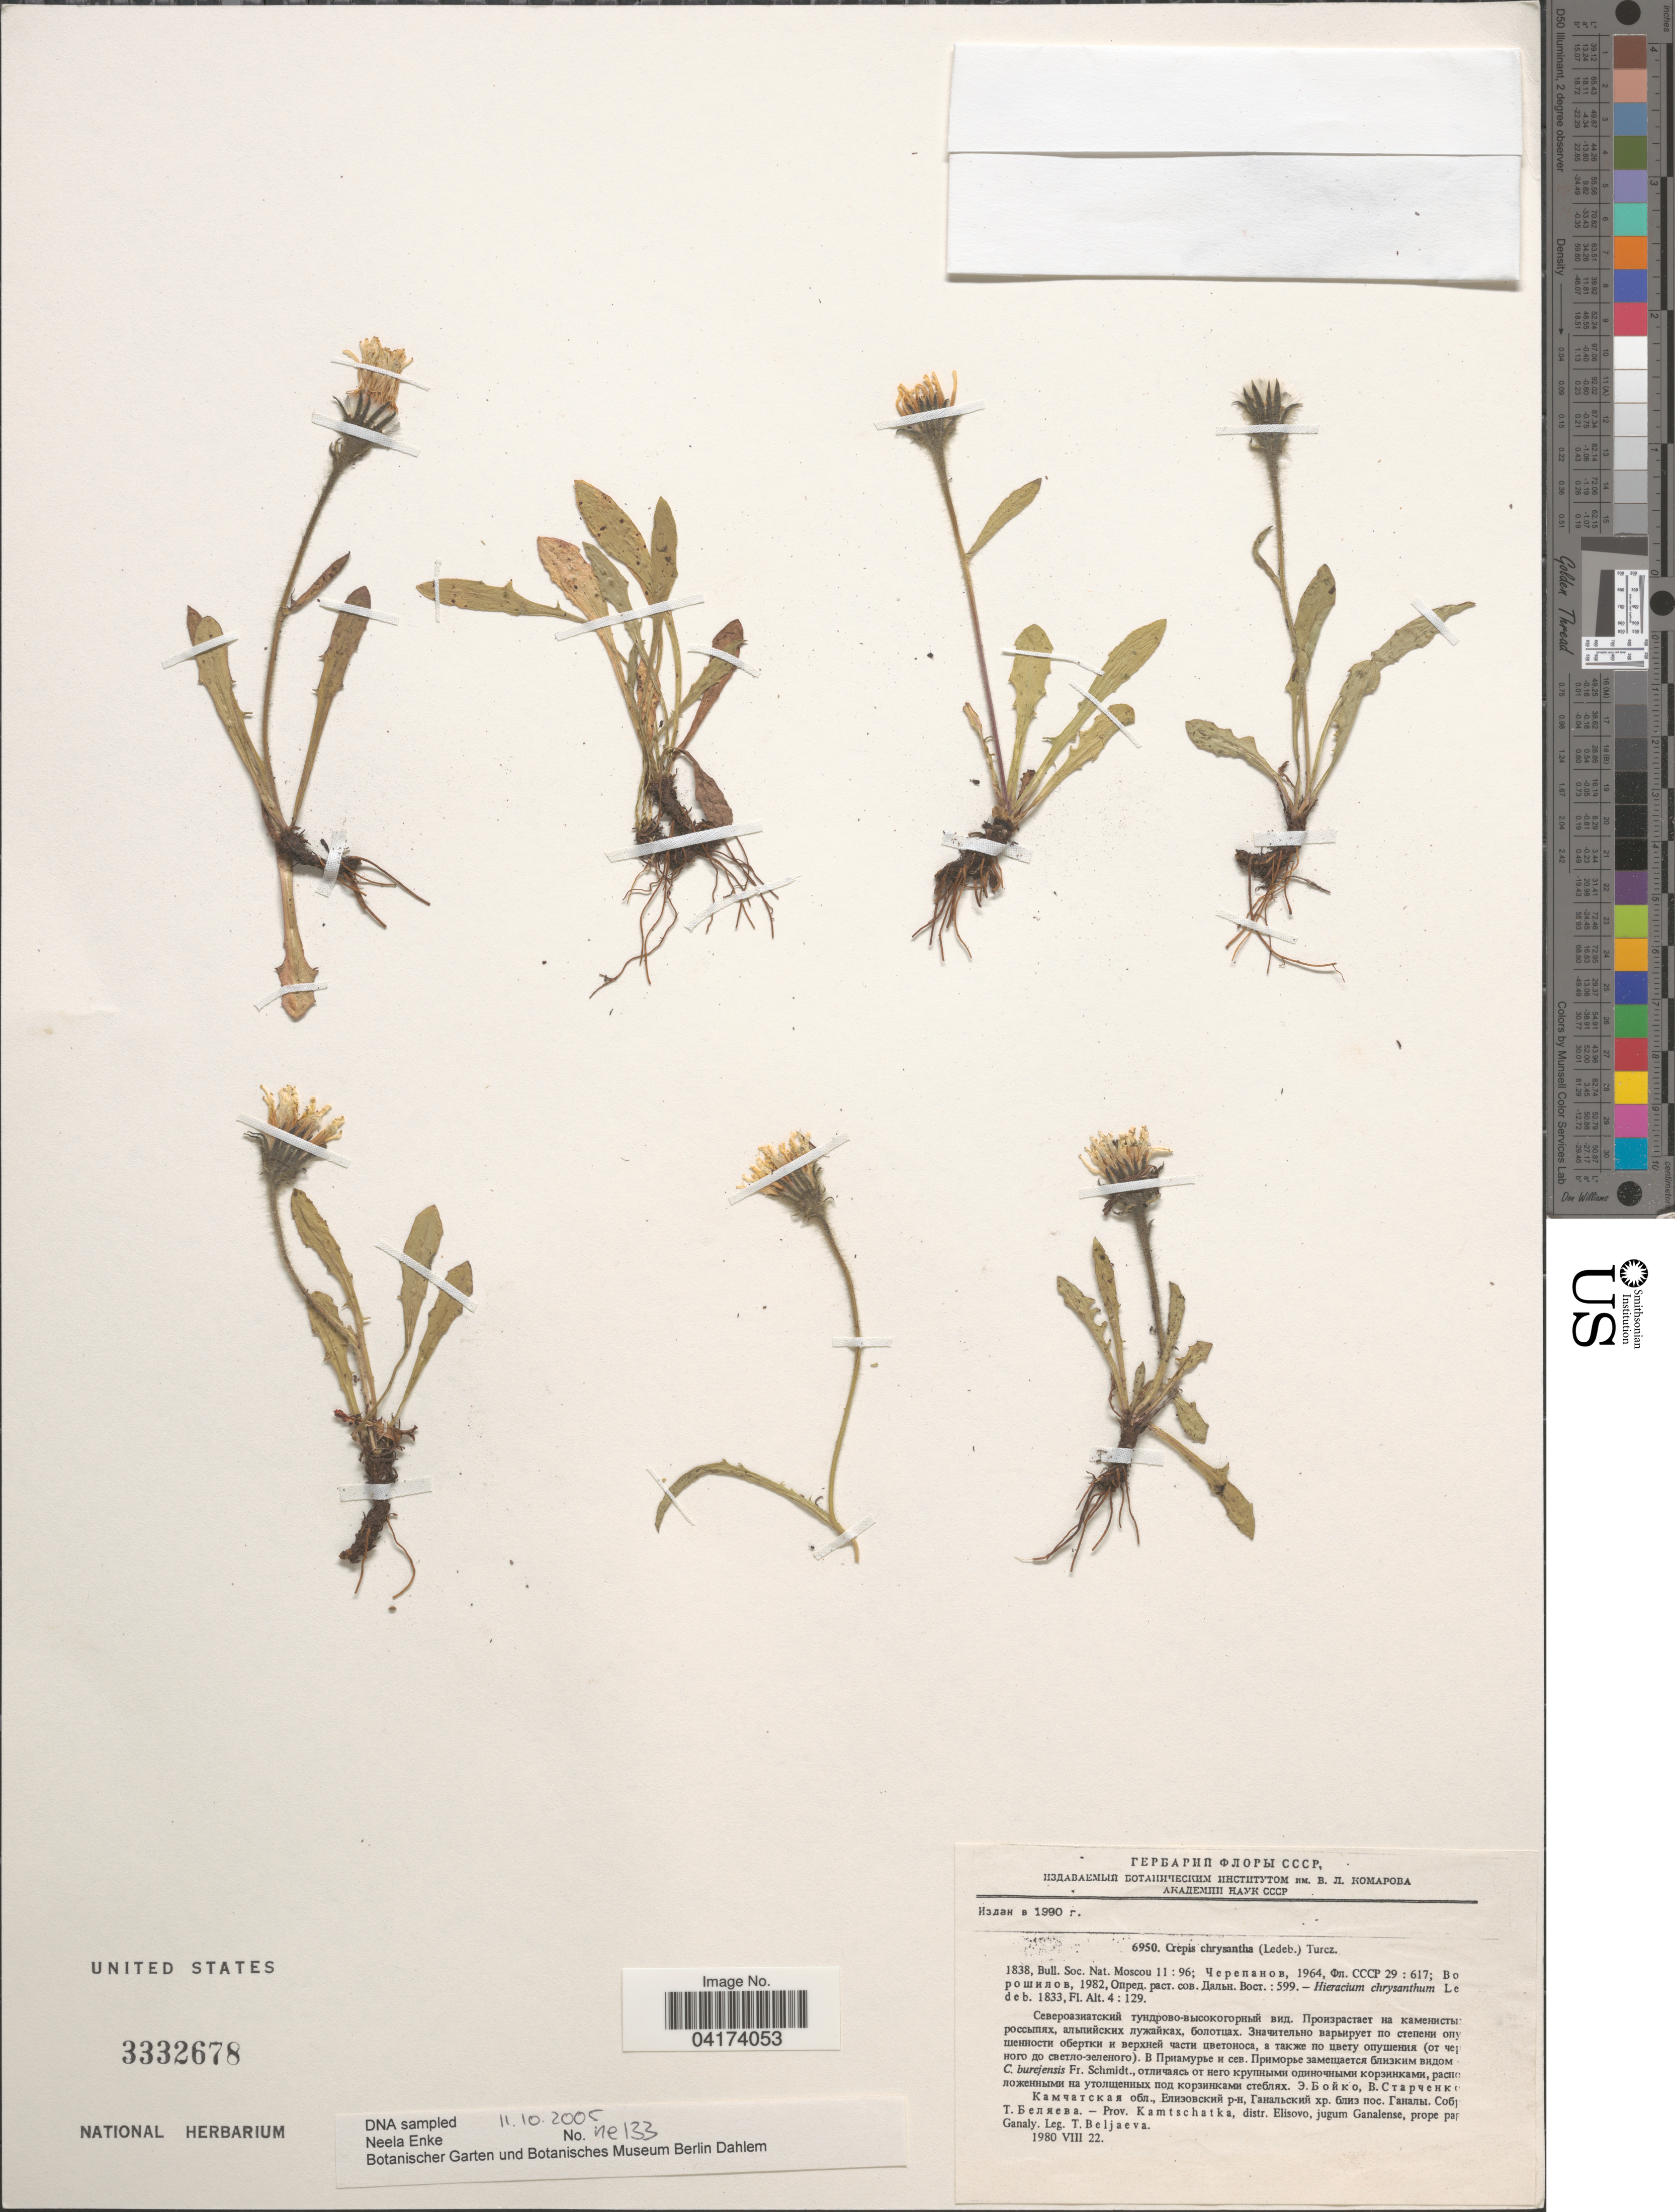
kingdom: Plantae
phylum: Tracheophyta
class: Magnoliopsida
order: Asterales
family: Asteraceae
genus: Crepis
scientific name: Crepis chrysantha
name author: (Ledeb.) Turcz.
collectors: T. Beljaeva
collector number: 6950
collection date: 1980-07-22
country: Russian Federation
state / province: Kamchatka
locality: Prov. Kamtschatka, distr. Elisovo, jugum Ganalense, prope par Ganaly.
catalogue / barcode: US 3332678